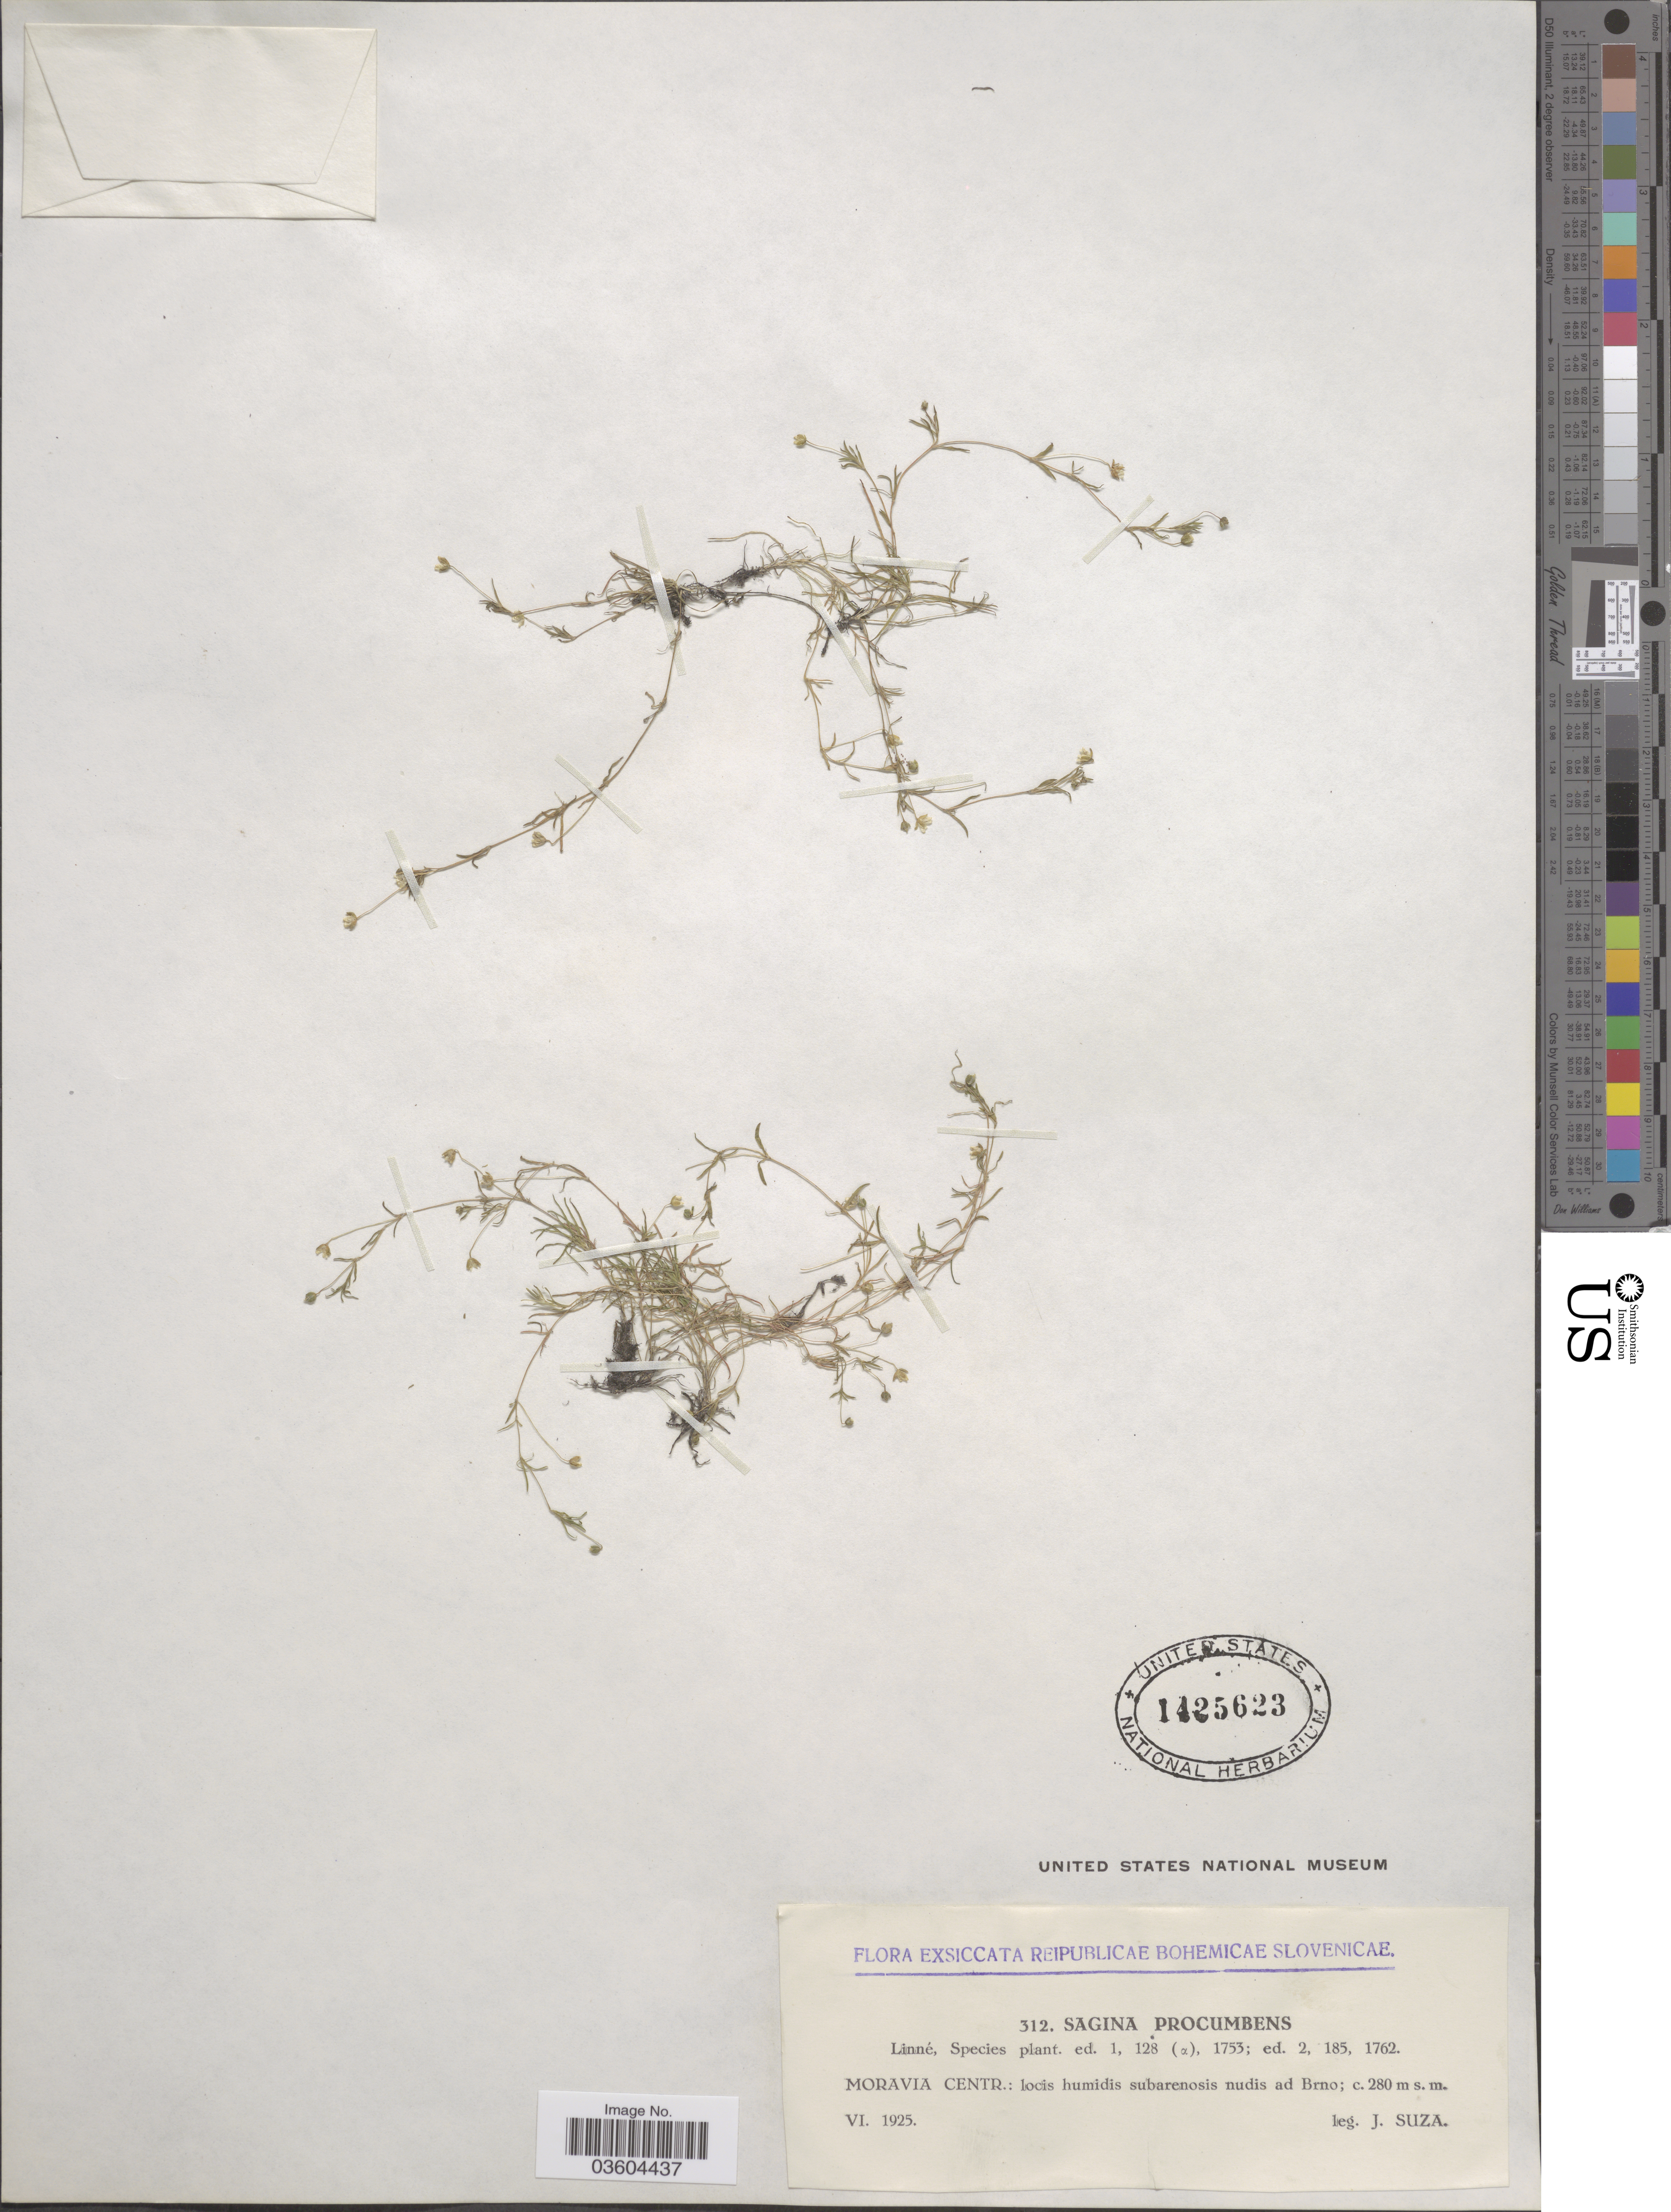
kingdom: Plantae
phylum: Tracheophyta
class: Magnoliopsida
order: Caryophyllales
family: Caryophyllaceae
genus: Sagina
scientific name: Sagina procumbens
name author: L.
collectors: J. Suza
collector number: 312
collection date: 1925-06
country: Czechia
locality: Reipublicae Bohemicae Slovenicae. Moravia centr.: locis humudis subarenosis nudis ad Brno.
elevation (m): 280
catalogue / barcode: US 1425623